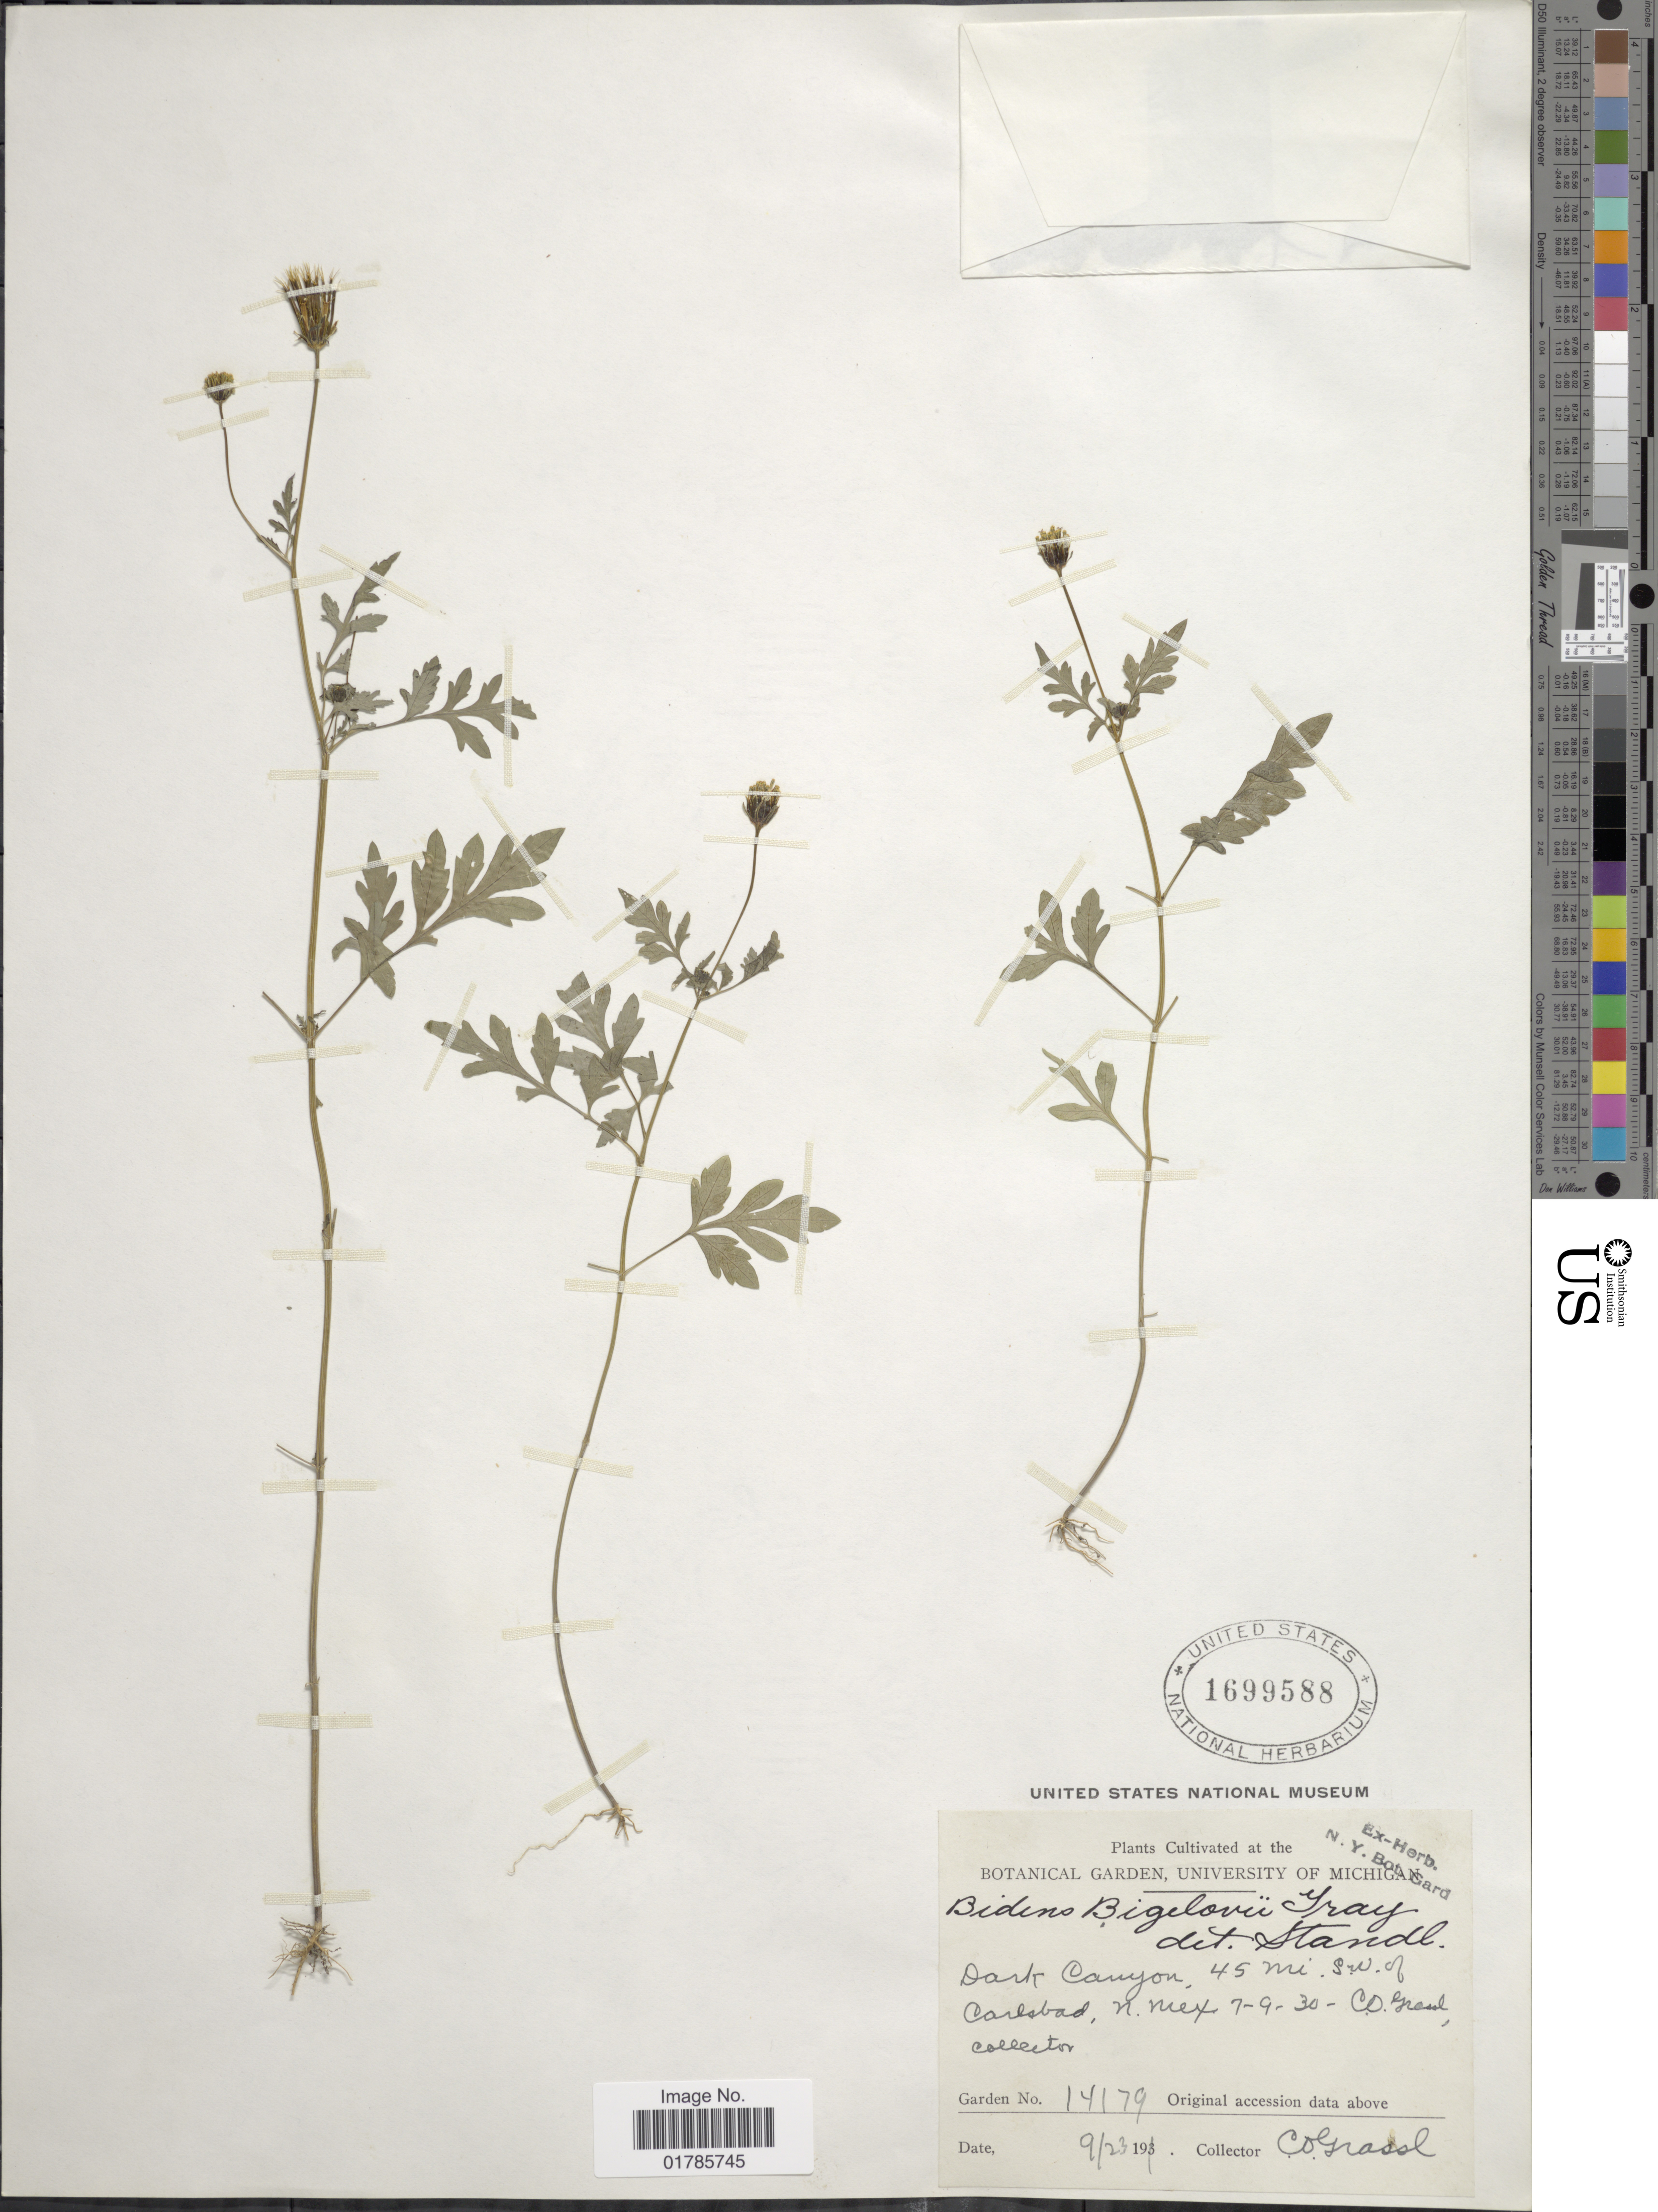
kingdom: Plantae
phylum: Tracheophyta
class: Magnoliopsida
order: Asterales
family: Asteraceae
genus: Bidens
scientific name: Bidens bigelovii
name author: A. Gray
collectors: C. Grassl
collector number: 14179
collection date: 1931-09-23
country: United States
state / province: New Mexico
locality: Dark Canyon, 45 mi. S.W. of Carlsbad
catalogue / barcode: US 1699588